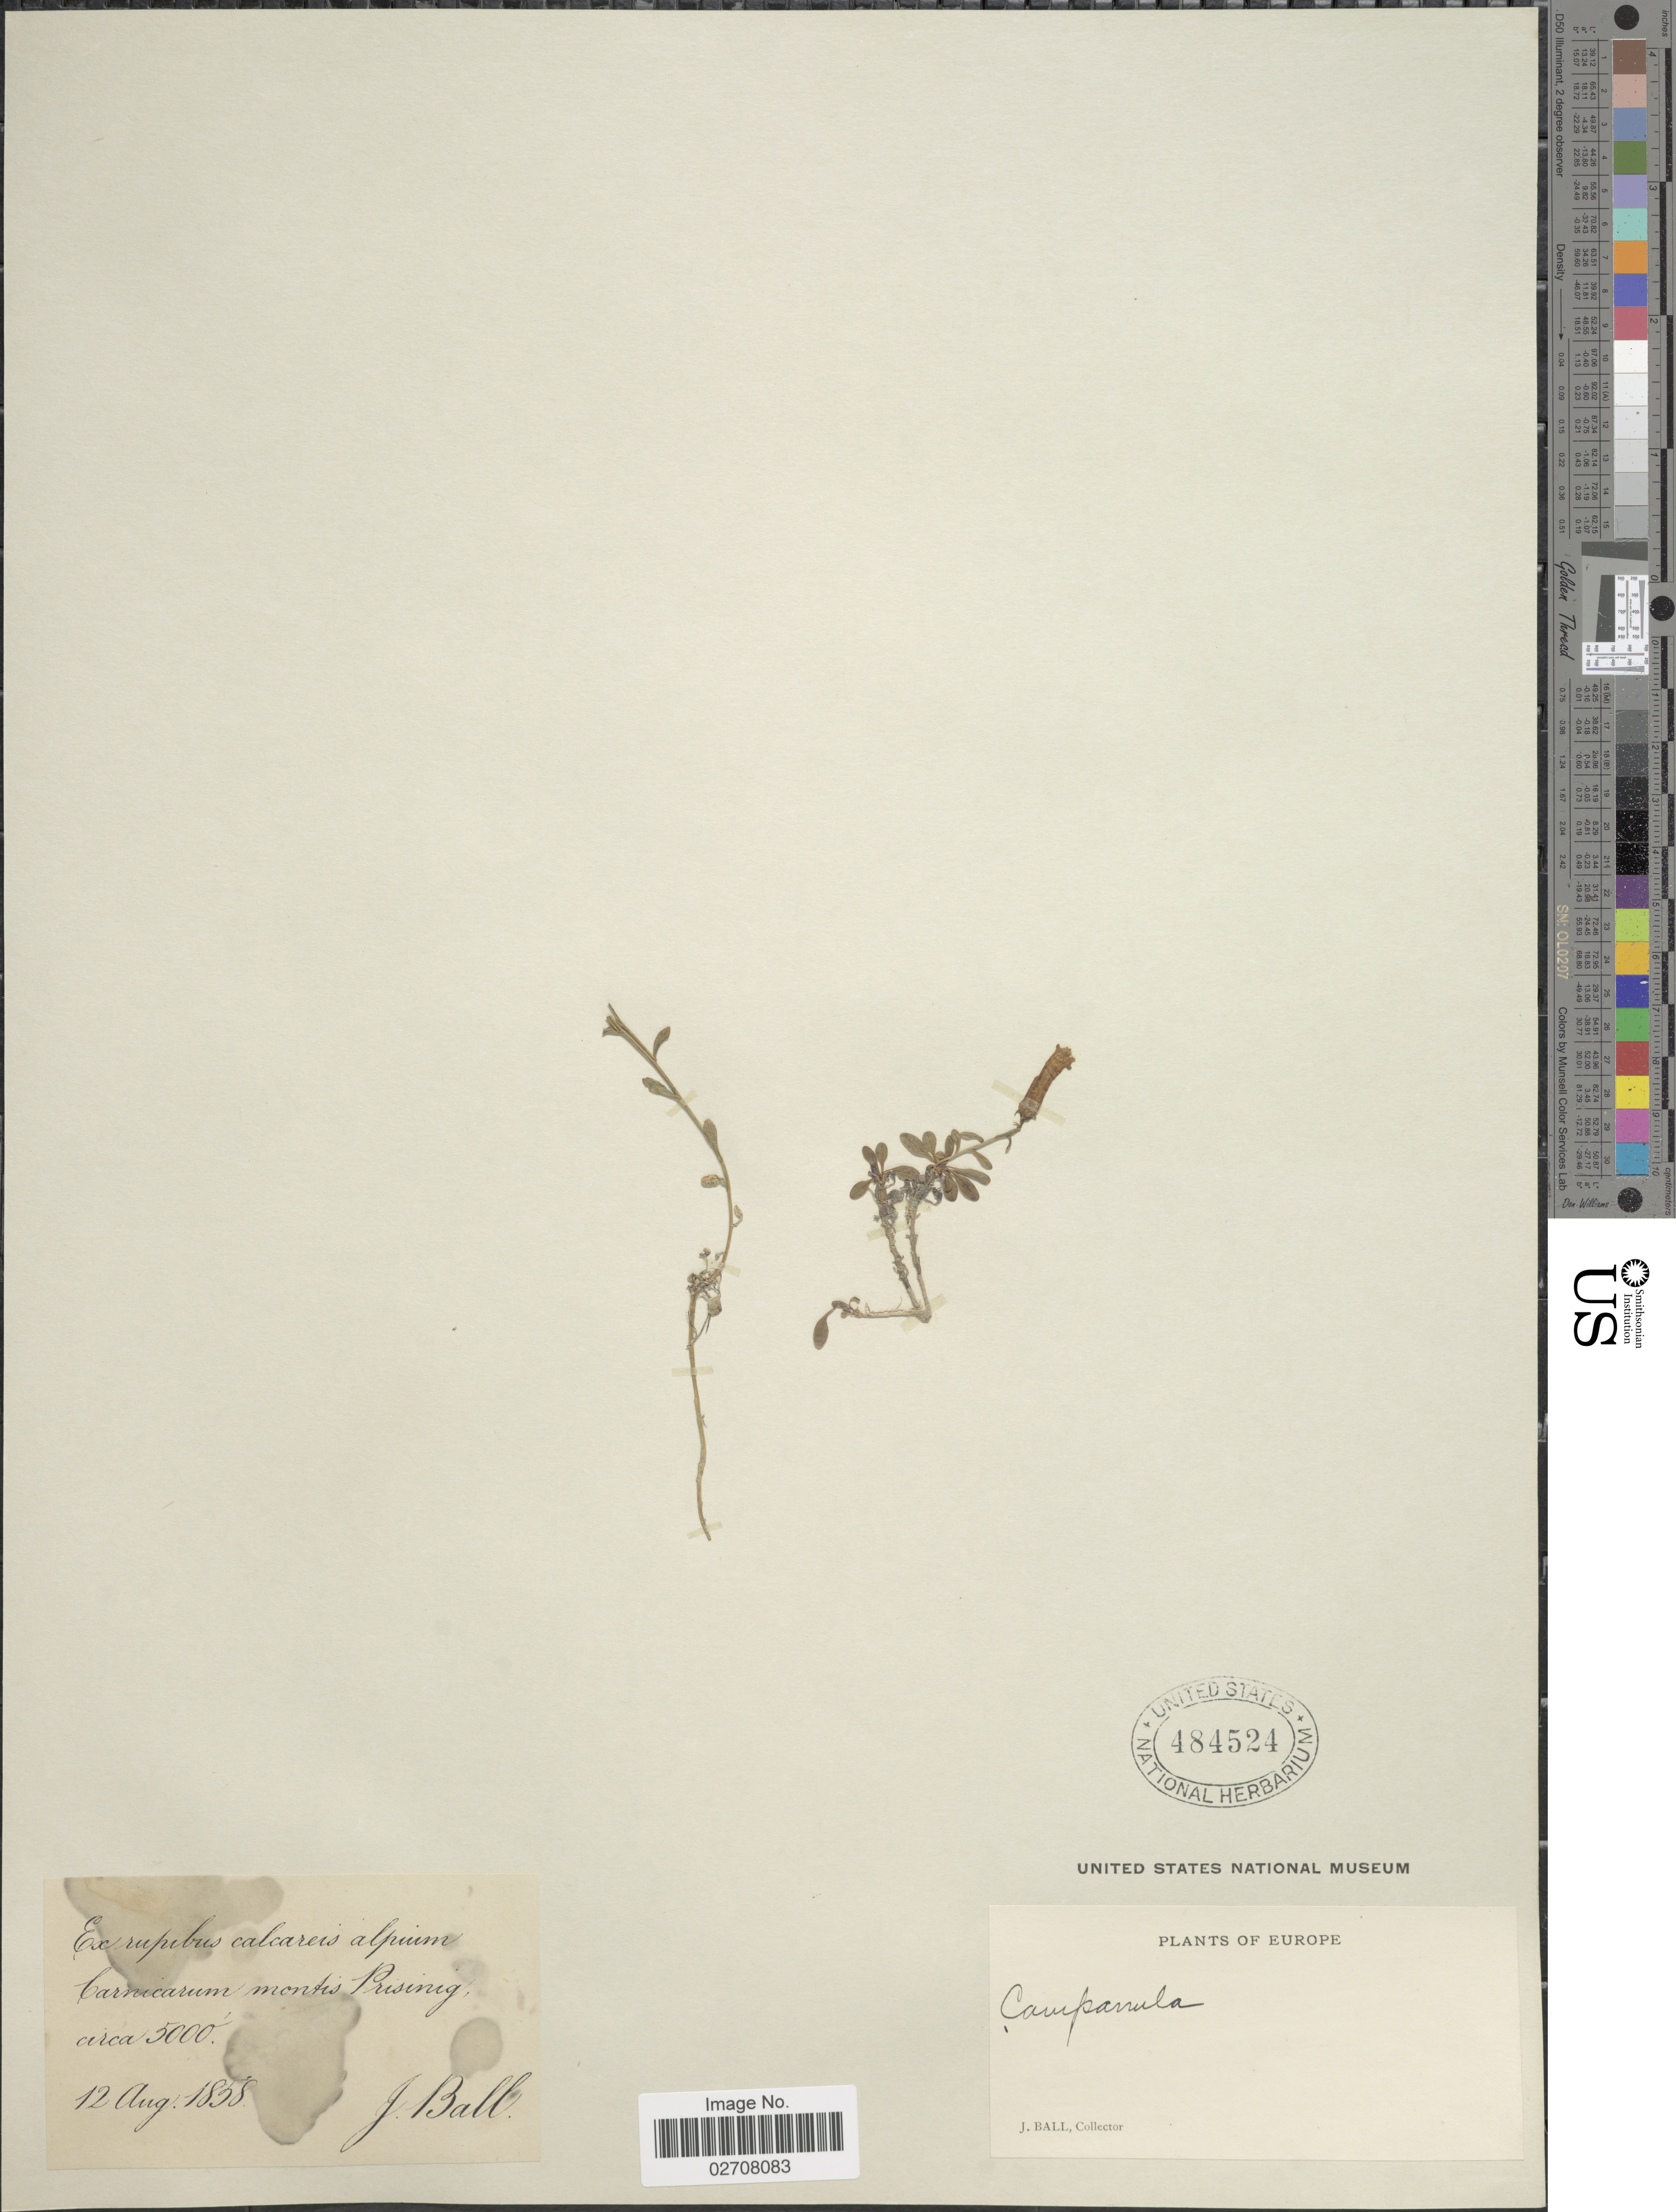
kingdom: Plantae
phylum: Tracheophyta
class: Magnoliopsida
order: Asterales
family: Campanulaceae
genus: Campanula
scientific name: Campanula zoysii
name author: Wulfen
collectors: J. Ball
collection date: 1858-08-12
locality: Ex rupibus calcareis alpuim Carnicarum montis Prisinig, Europe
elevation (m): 1524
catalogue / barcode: US 484524